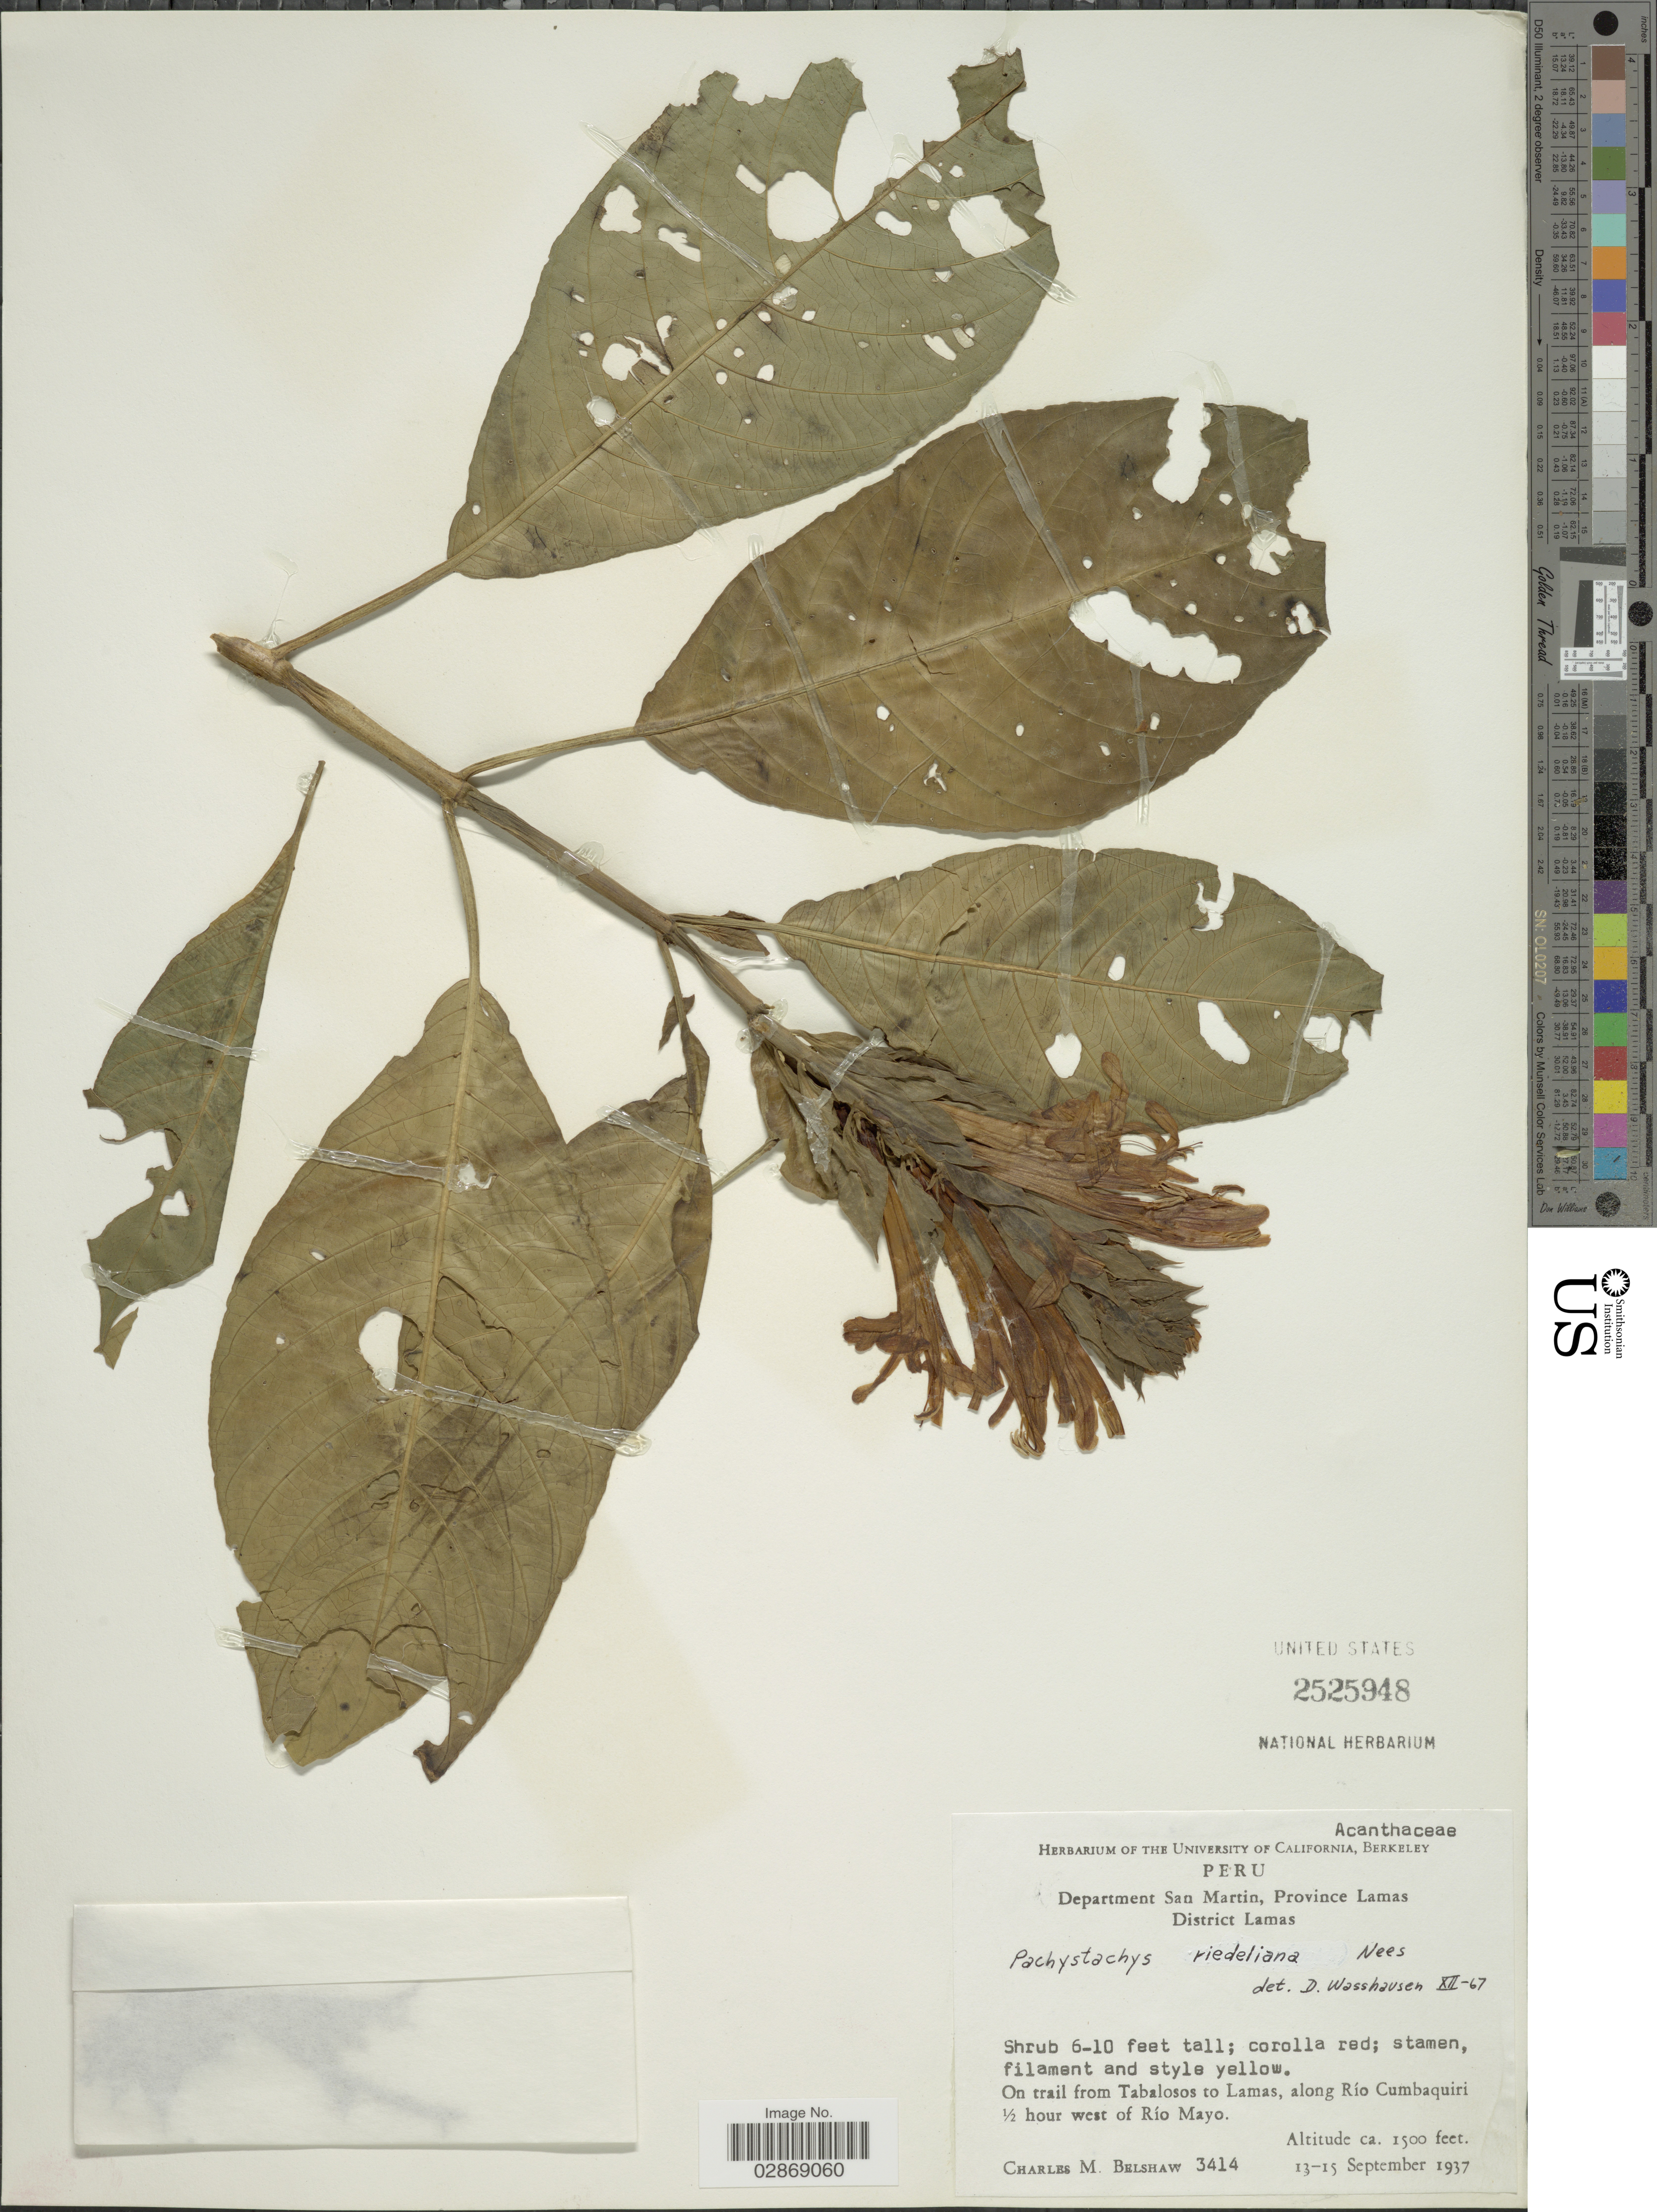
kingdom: Plantae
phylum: Tracheophyta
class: Magnoliopsida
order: Lamiales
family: Acanthaceae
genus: Pachystachys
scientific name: Pachystachys spicata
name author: (Ruiz & Pav.) Wassh.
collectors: C. Shaw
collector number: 3414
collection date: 1937-09-13/1937-09-15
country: Peru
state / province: San Martín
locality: Department San Martin, Province Lamas, District Lamas. On trail from Tabalosos to Lamas, along Río Cumbaquiri ½ hour west of Río Mayo.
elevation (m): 457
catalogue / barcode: US 2525948